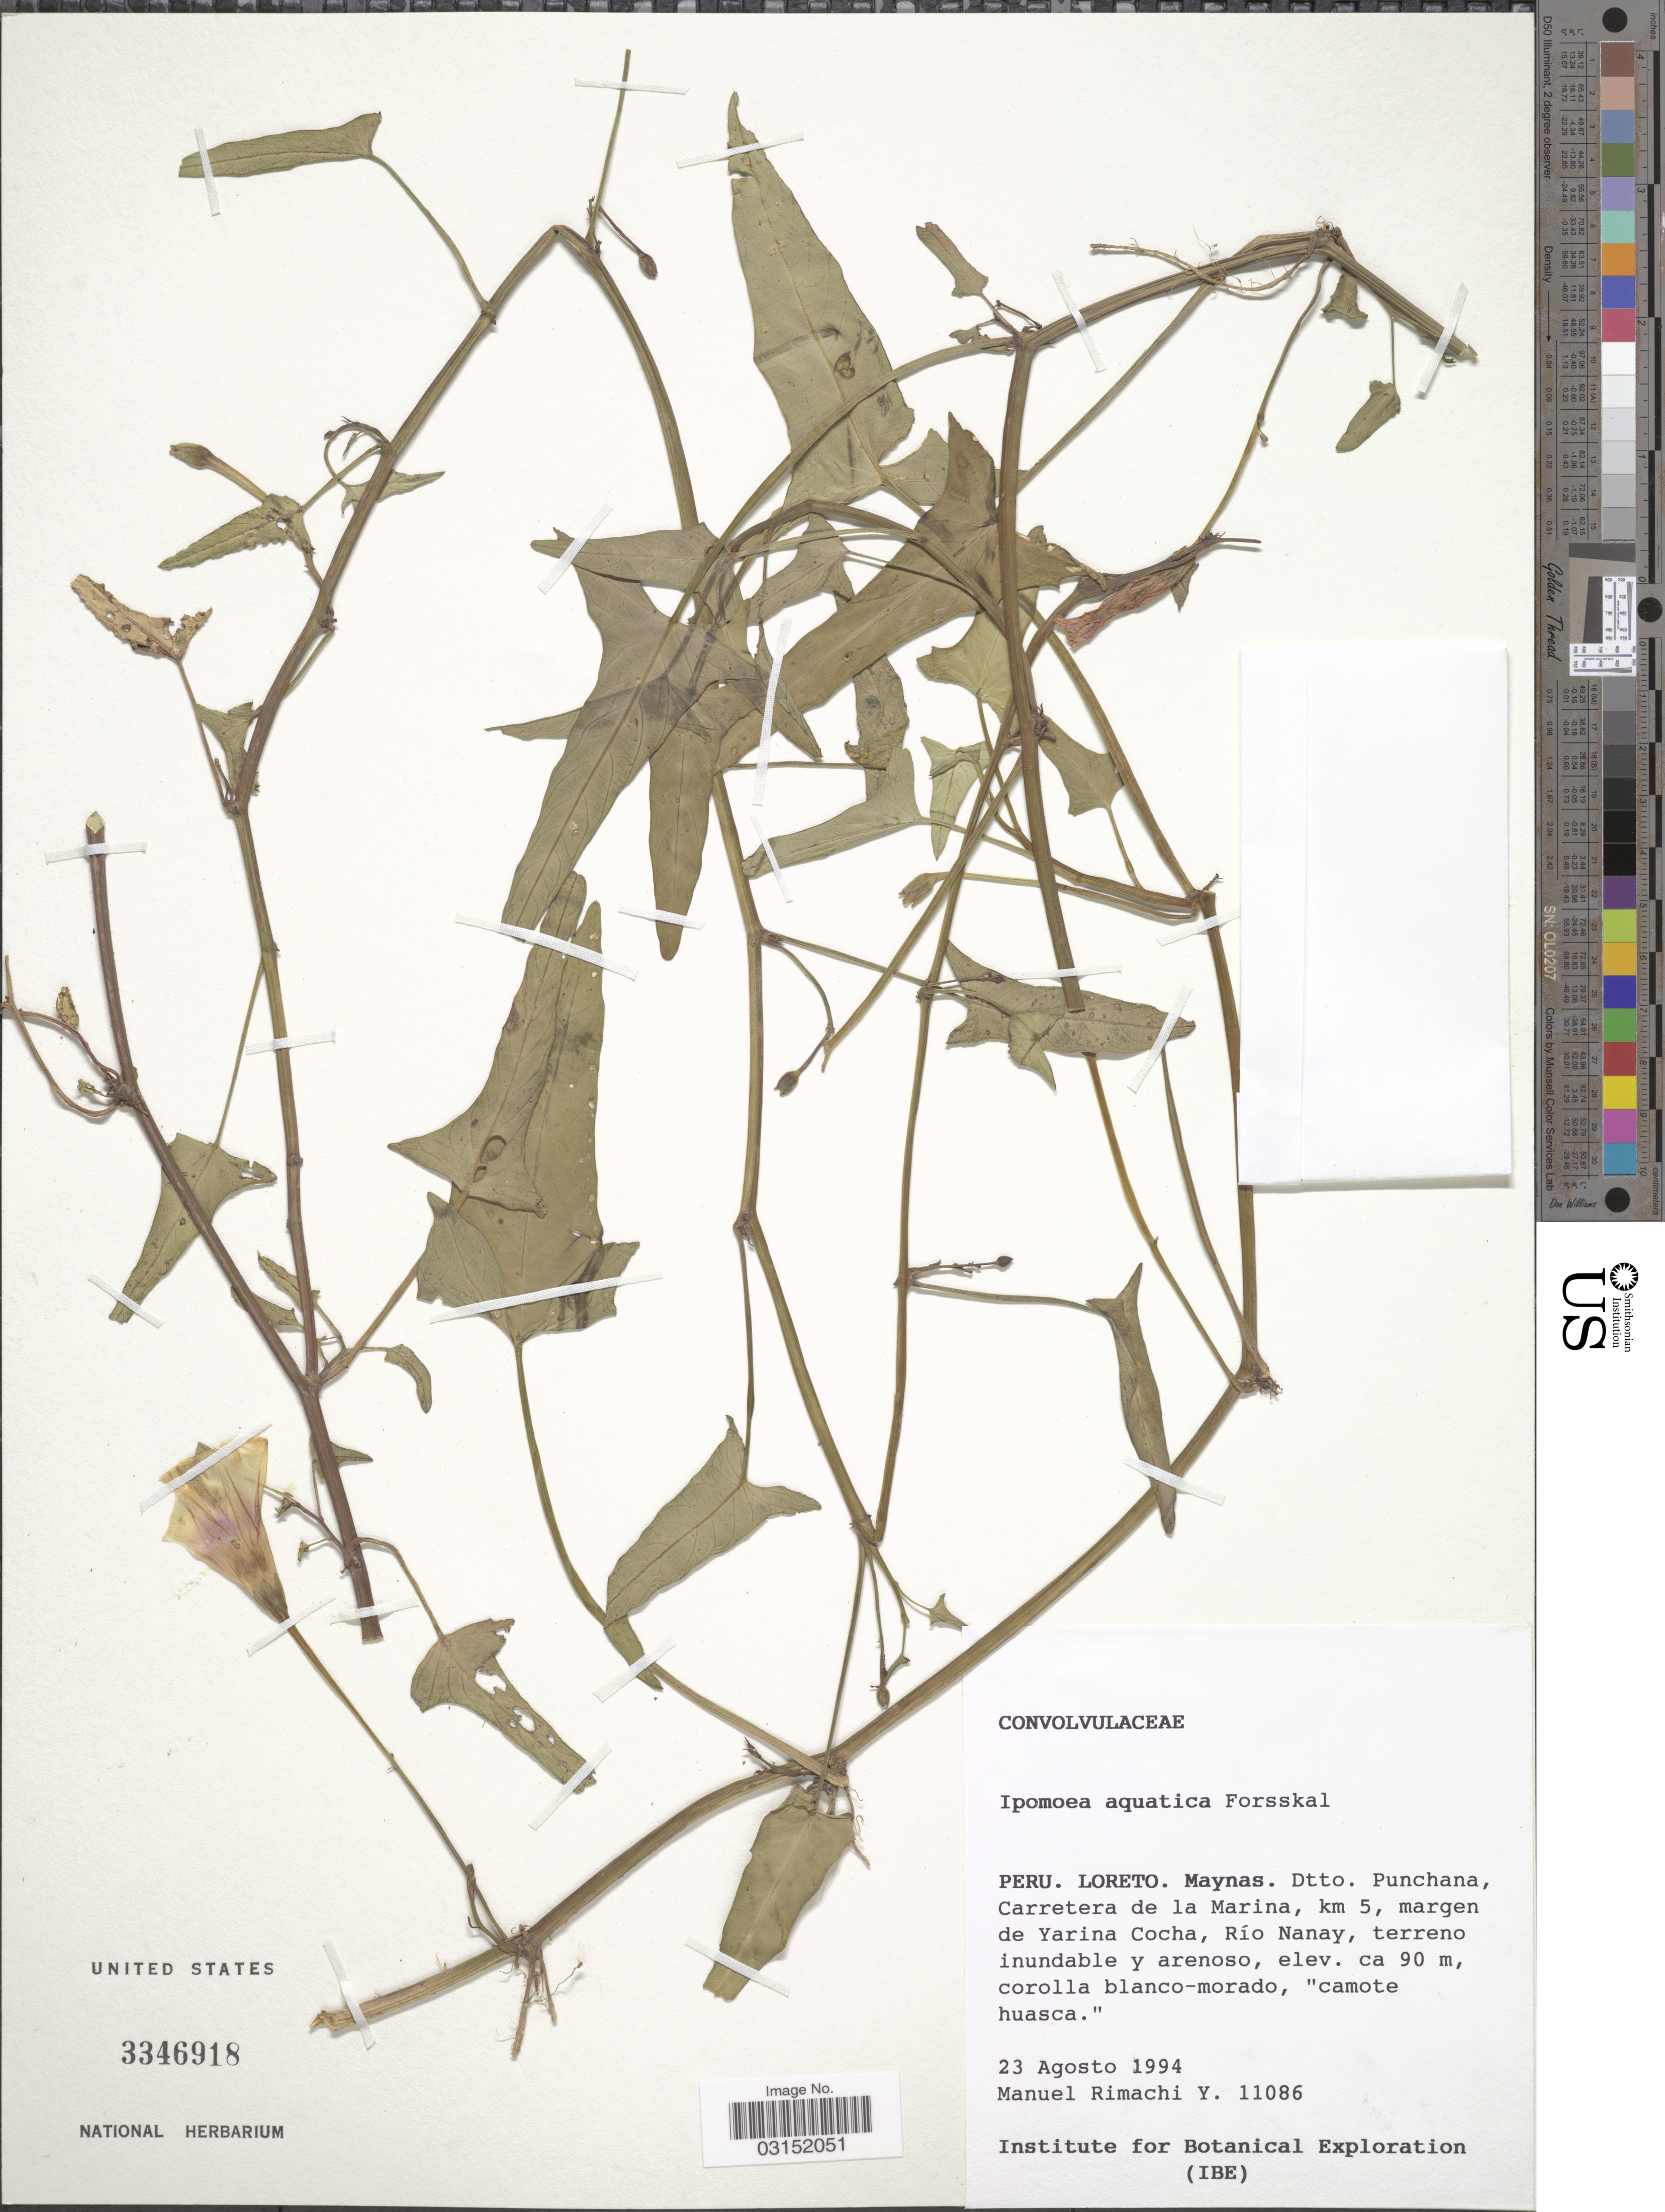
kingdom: Plantae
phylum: Tracheophyta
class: Magnoliopsida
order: Solanales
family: Convolvulaceae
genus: Ipomoea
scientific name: Ipomoea aquatica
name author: Forssk.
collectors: M. Rimachi Y.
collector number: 11086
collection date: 1994-08-23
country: Peru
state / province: Loreto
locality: Maynas, Dtto. Punchana, Carretera de la Marina, km 5, margen de Yarina Cocha, Río Nanay, terreno inundable y arenoso.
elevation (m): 90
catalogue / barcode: US 3346918